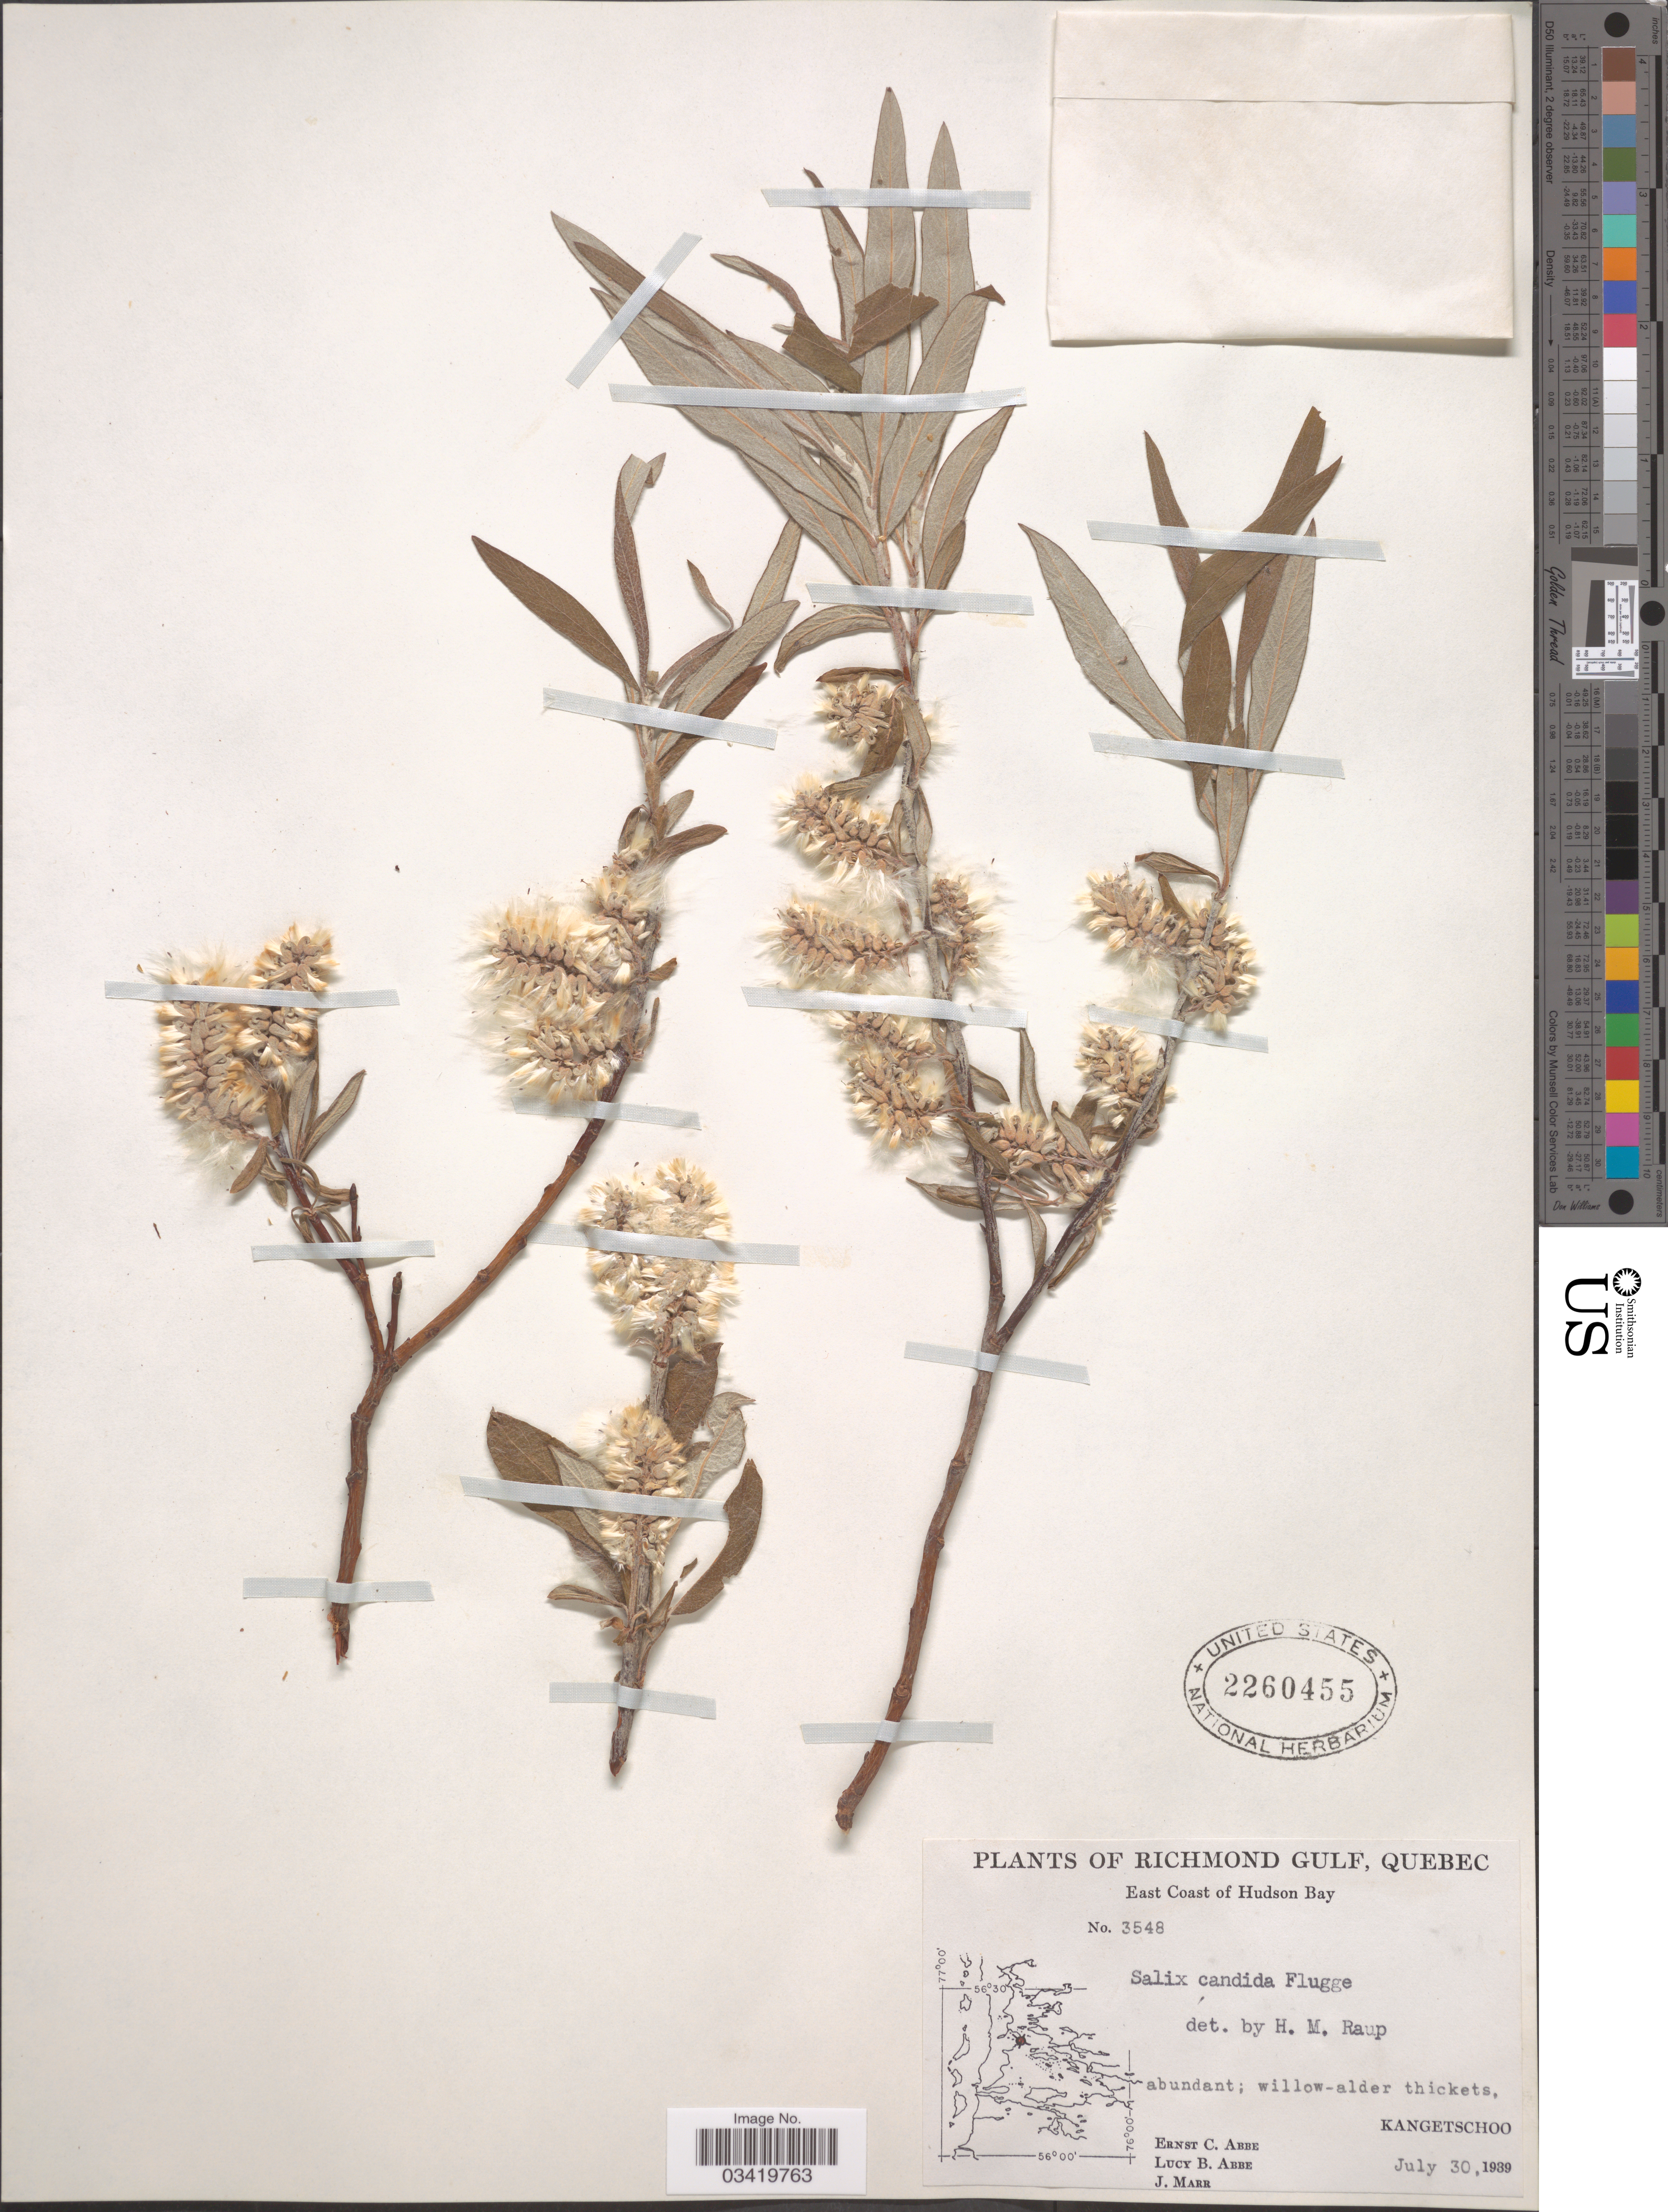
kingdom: Plantae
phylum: Tracheophyta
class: Magnoliopsida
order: Malpighiales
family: Salicaceae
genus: Salix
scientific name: Salix candida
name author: Flüggé ex Willd.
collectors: E. C. Abbe, L. B. Abbe & J. Marr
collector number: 3548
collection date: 1939-07-30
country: Canada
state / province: Quebec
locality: Richmond Gulf. East Coast of Hudson Bay. Kangetschoo.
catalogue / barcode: US 2260455